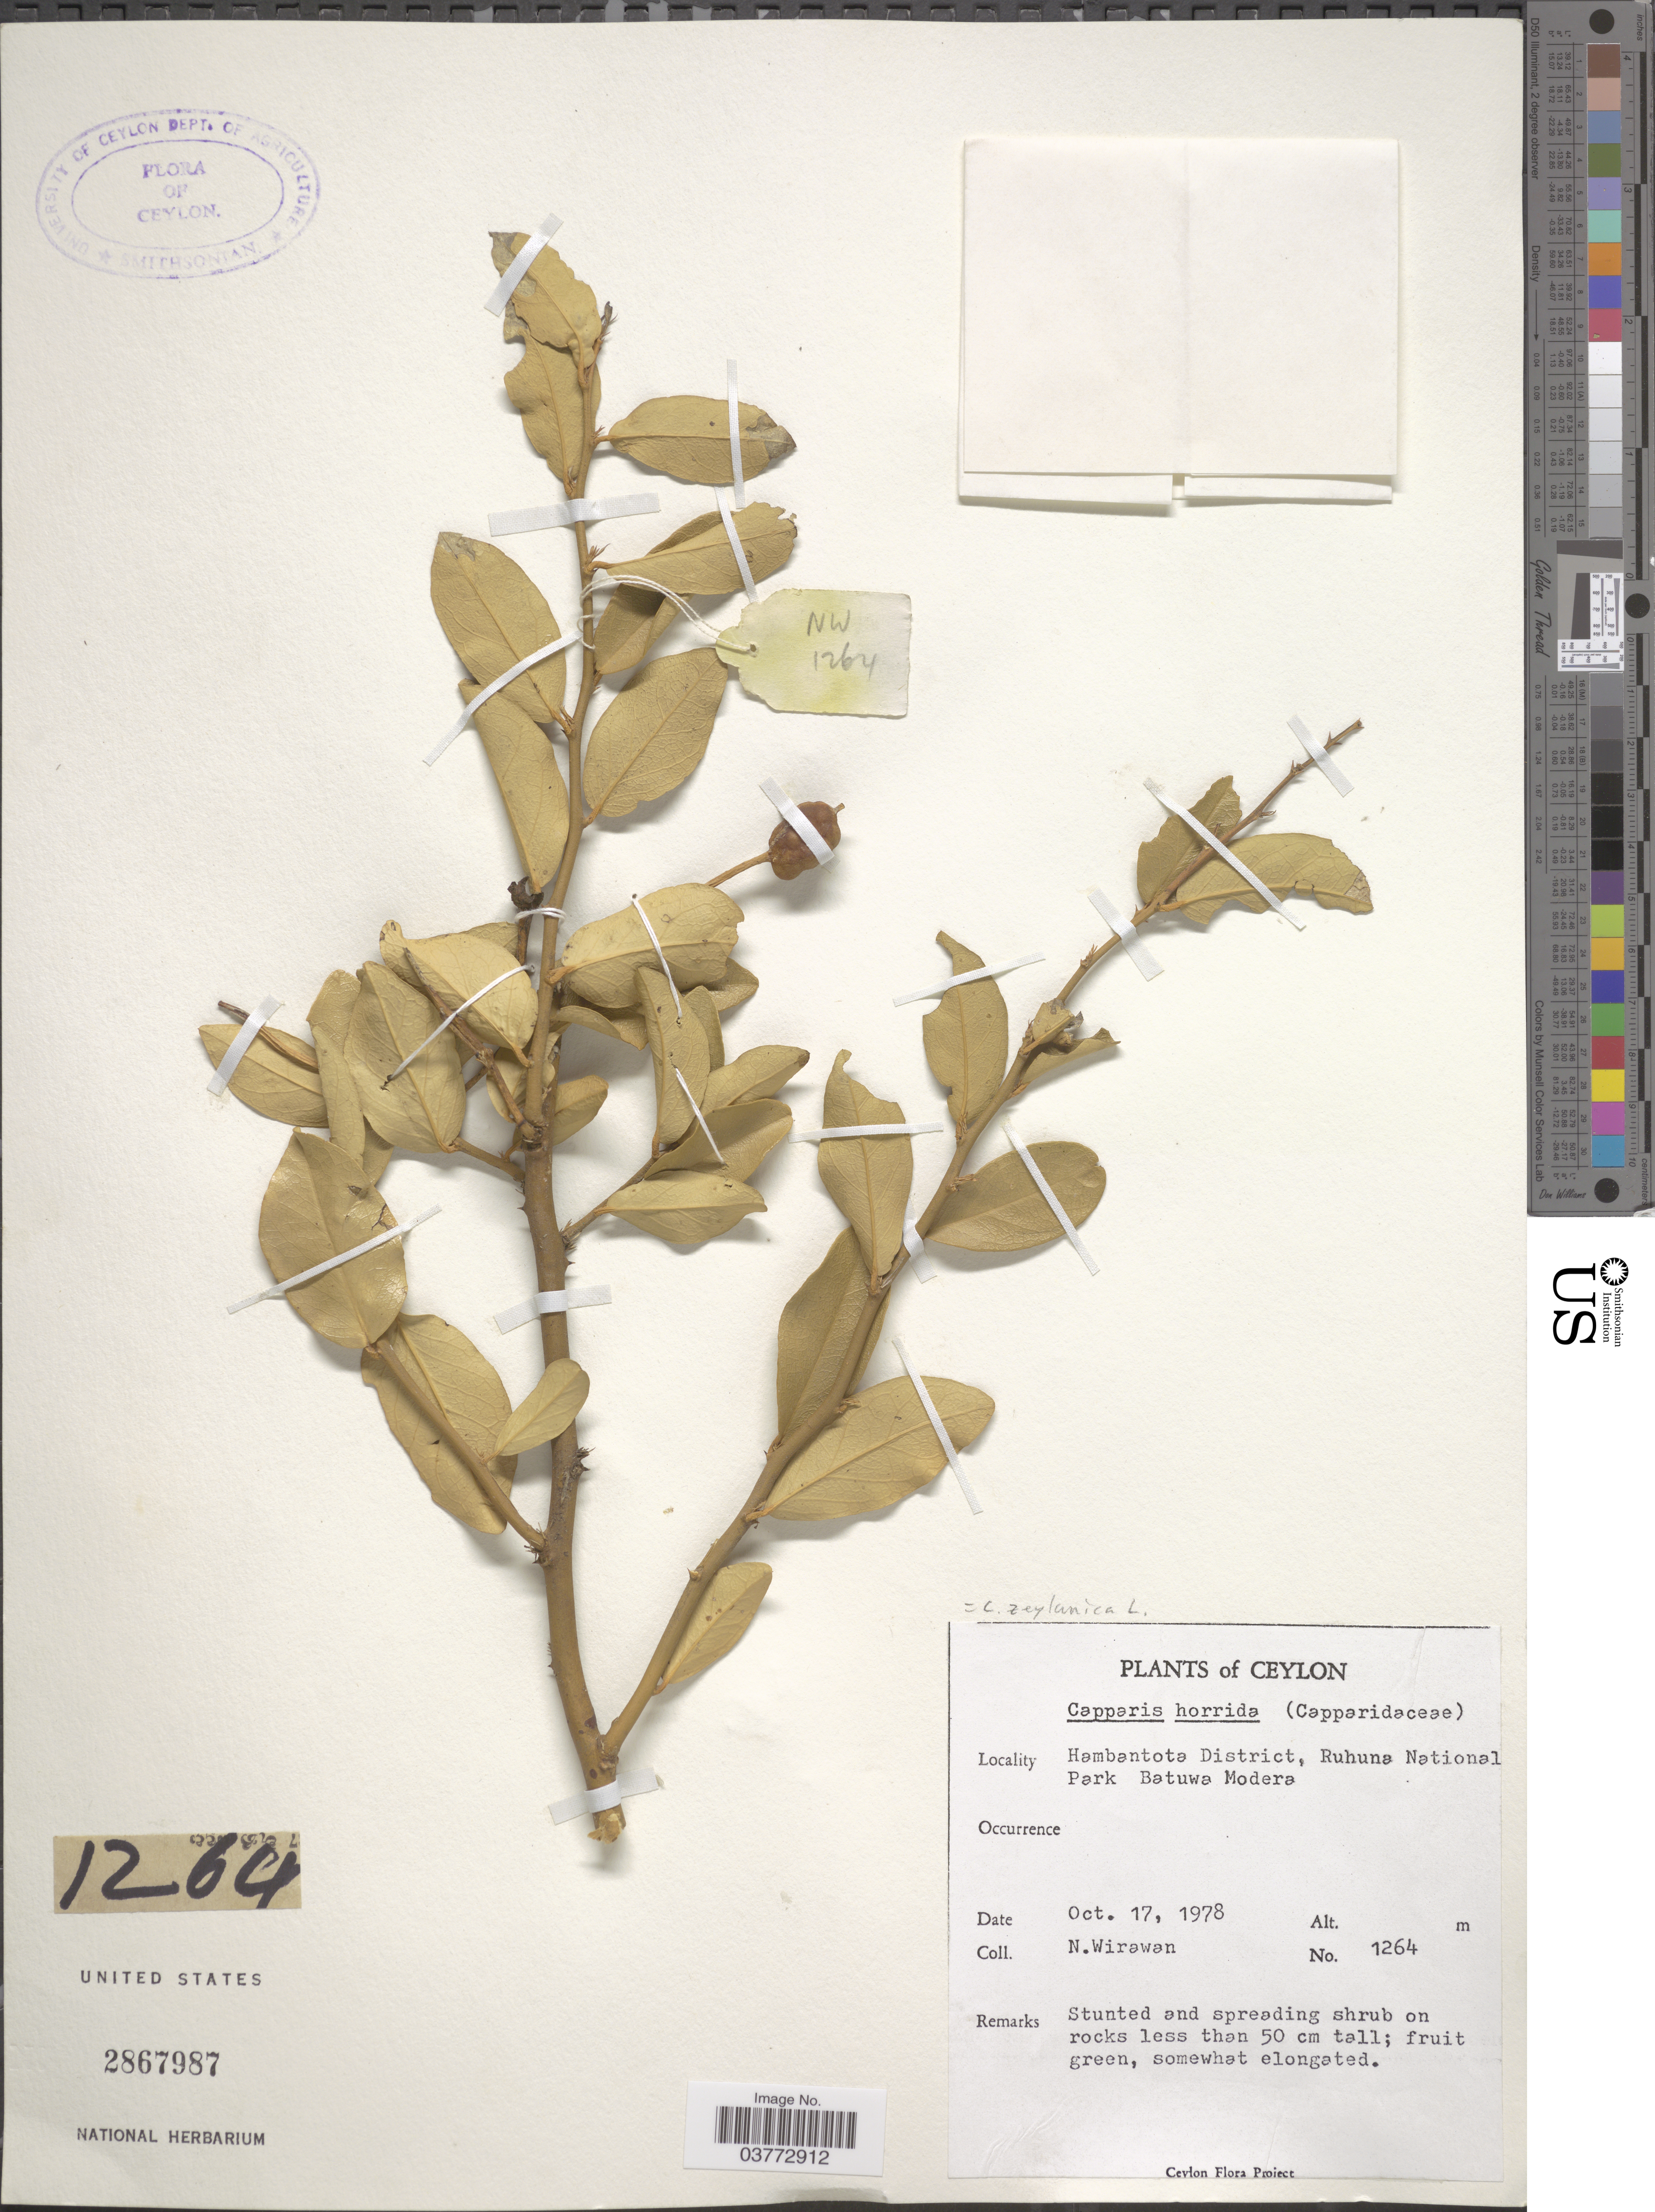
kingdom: Plantae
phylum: Tracheophyta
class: Magnoliopsida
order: Brassicales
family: Capparaceae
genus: Capparis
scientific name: Capparis zeylanica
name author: L.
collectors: N. Wirawan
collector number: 1264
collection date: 1978-10-17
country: Sri Lanka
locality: Ceylon. Hambantota District, Ruhuna National Park Batuwa Modera.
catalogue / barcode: US 2867987